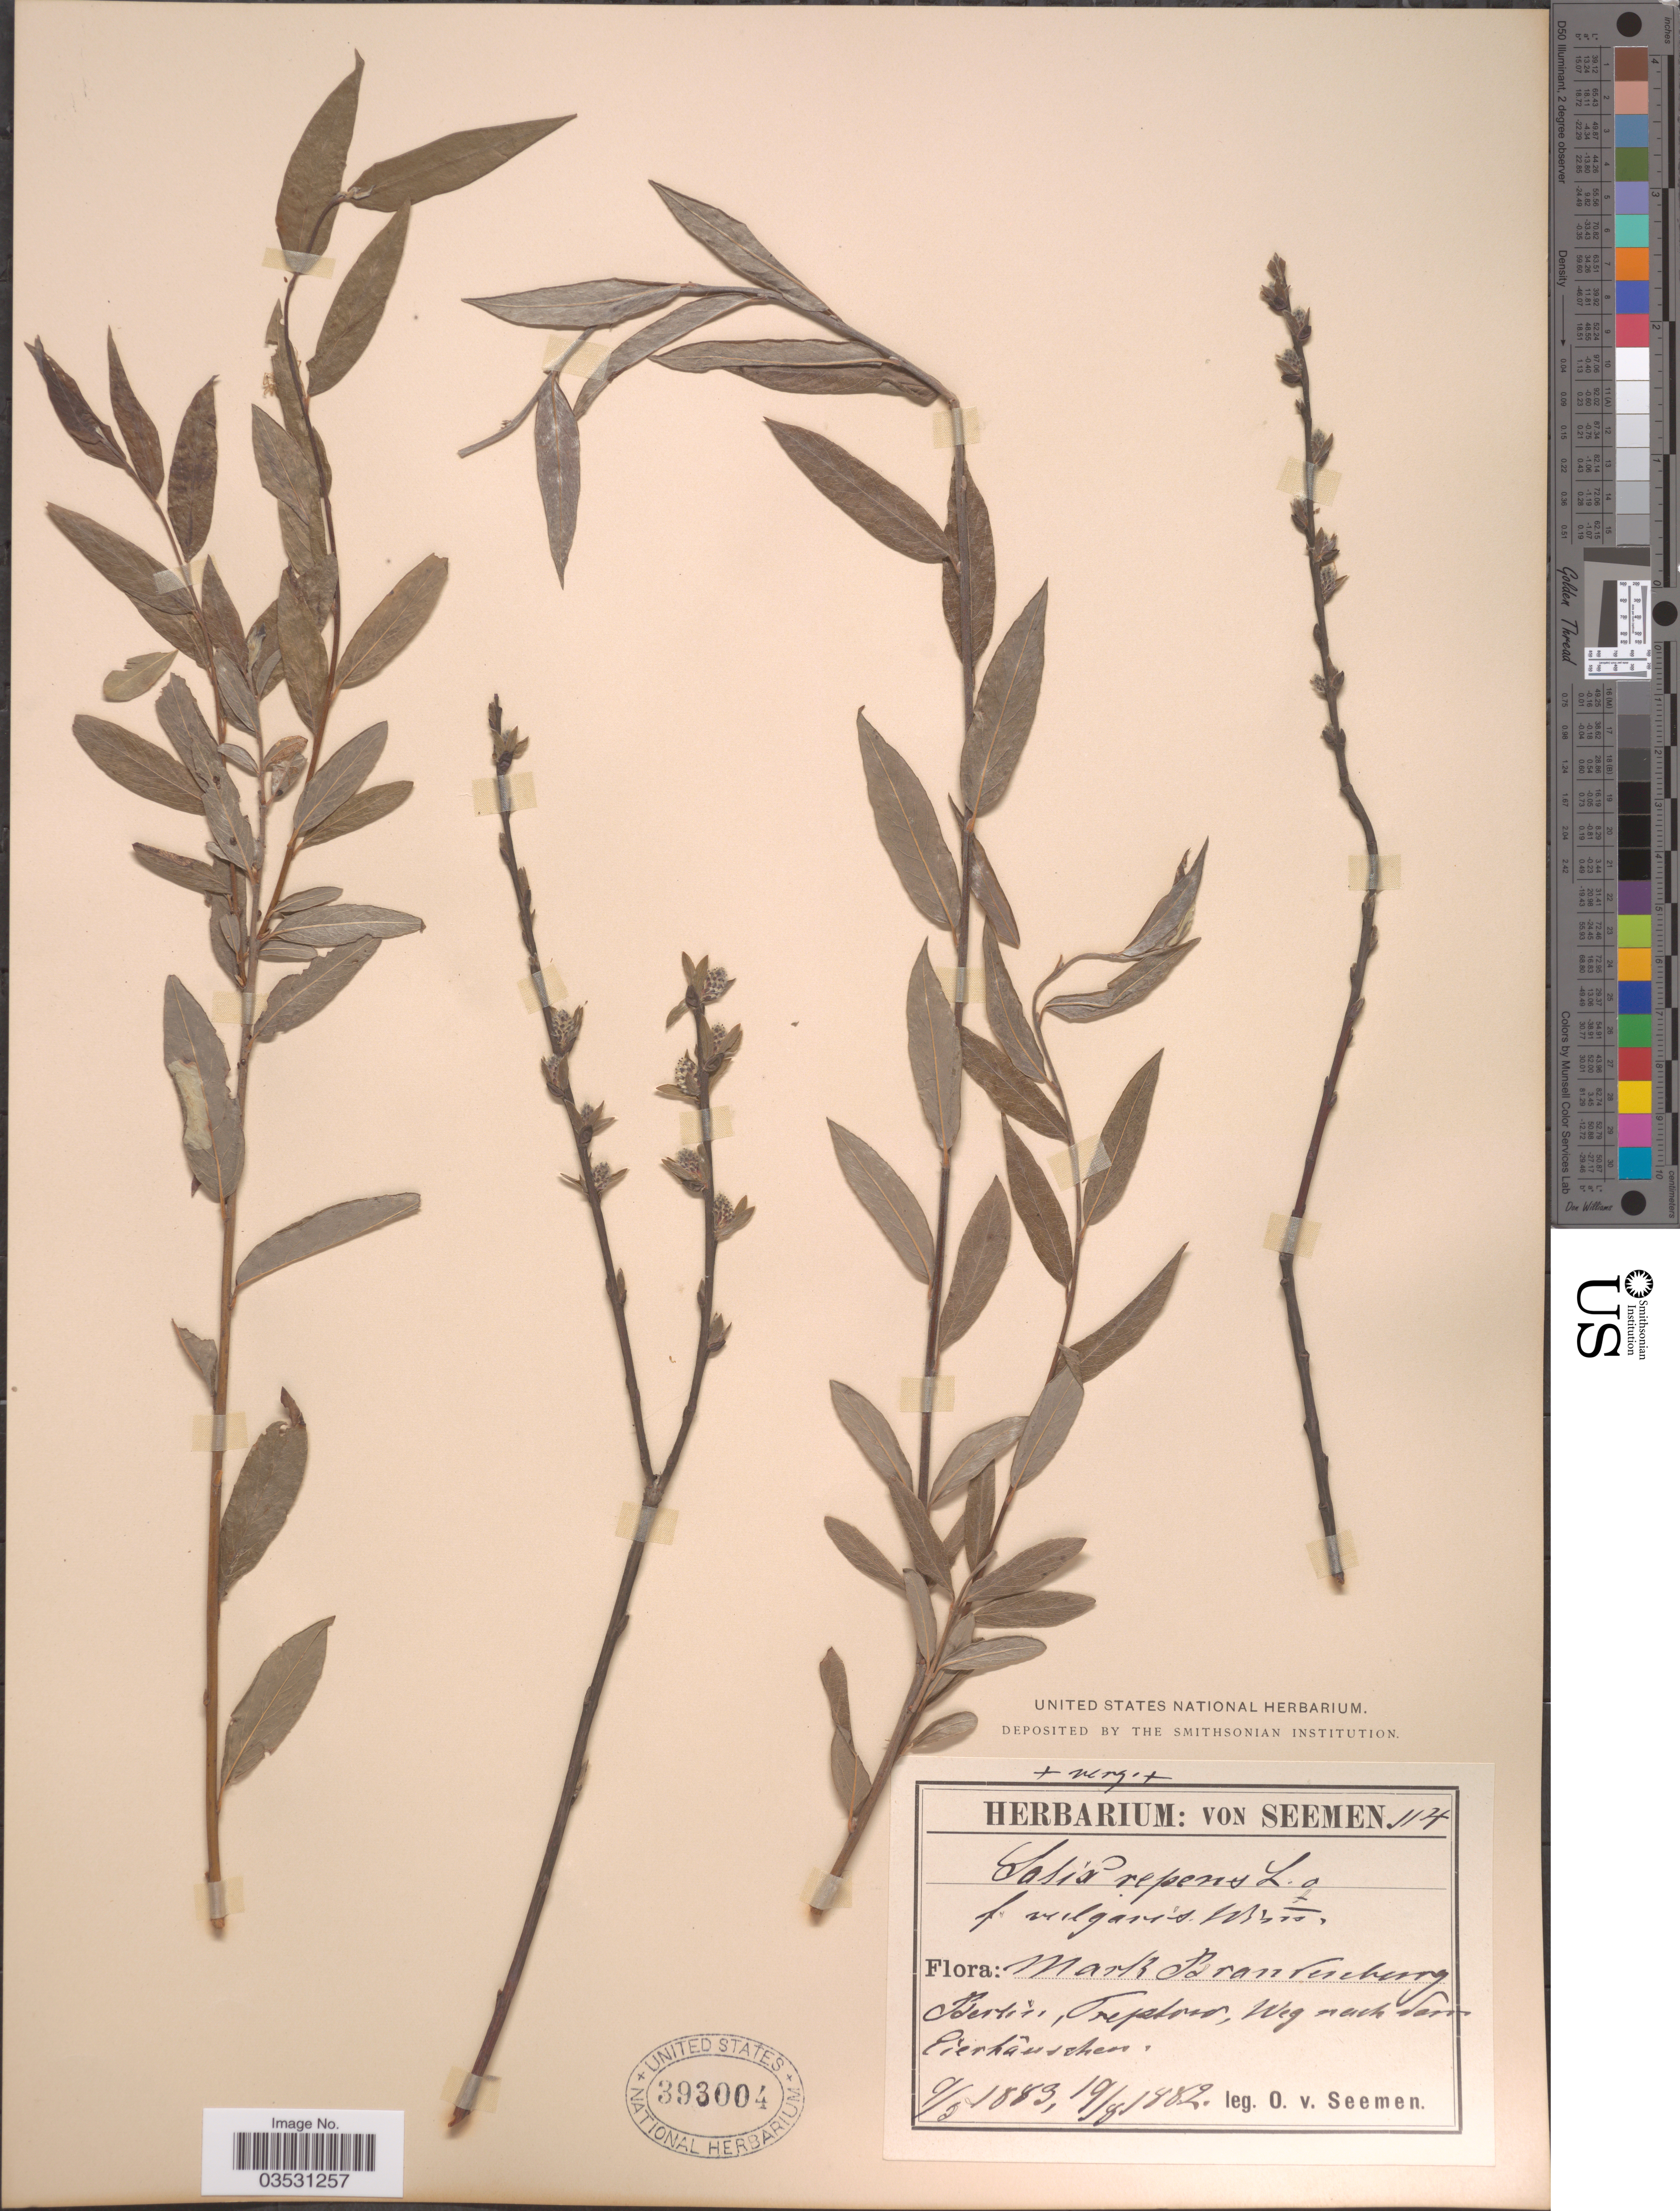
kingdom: Plantae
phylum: Tracheophyta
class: Magnoliopsida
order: Malpighiales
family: Salicaceae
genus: Salix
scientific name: Salix repens f. vulgaris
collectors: K. O. von Seemen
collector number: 114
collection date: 1882-08-19/1883-05-09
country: Germany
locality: Mark Brandenburg. Berlin, Treptow, Weg nach dem Eierhauschen.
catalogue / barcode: US 393004